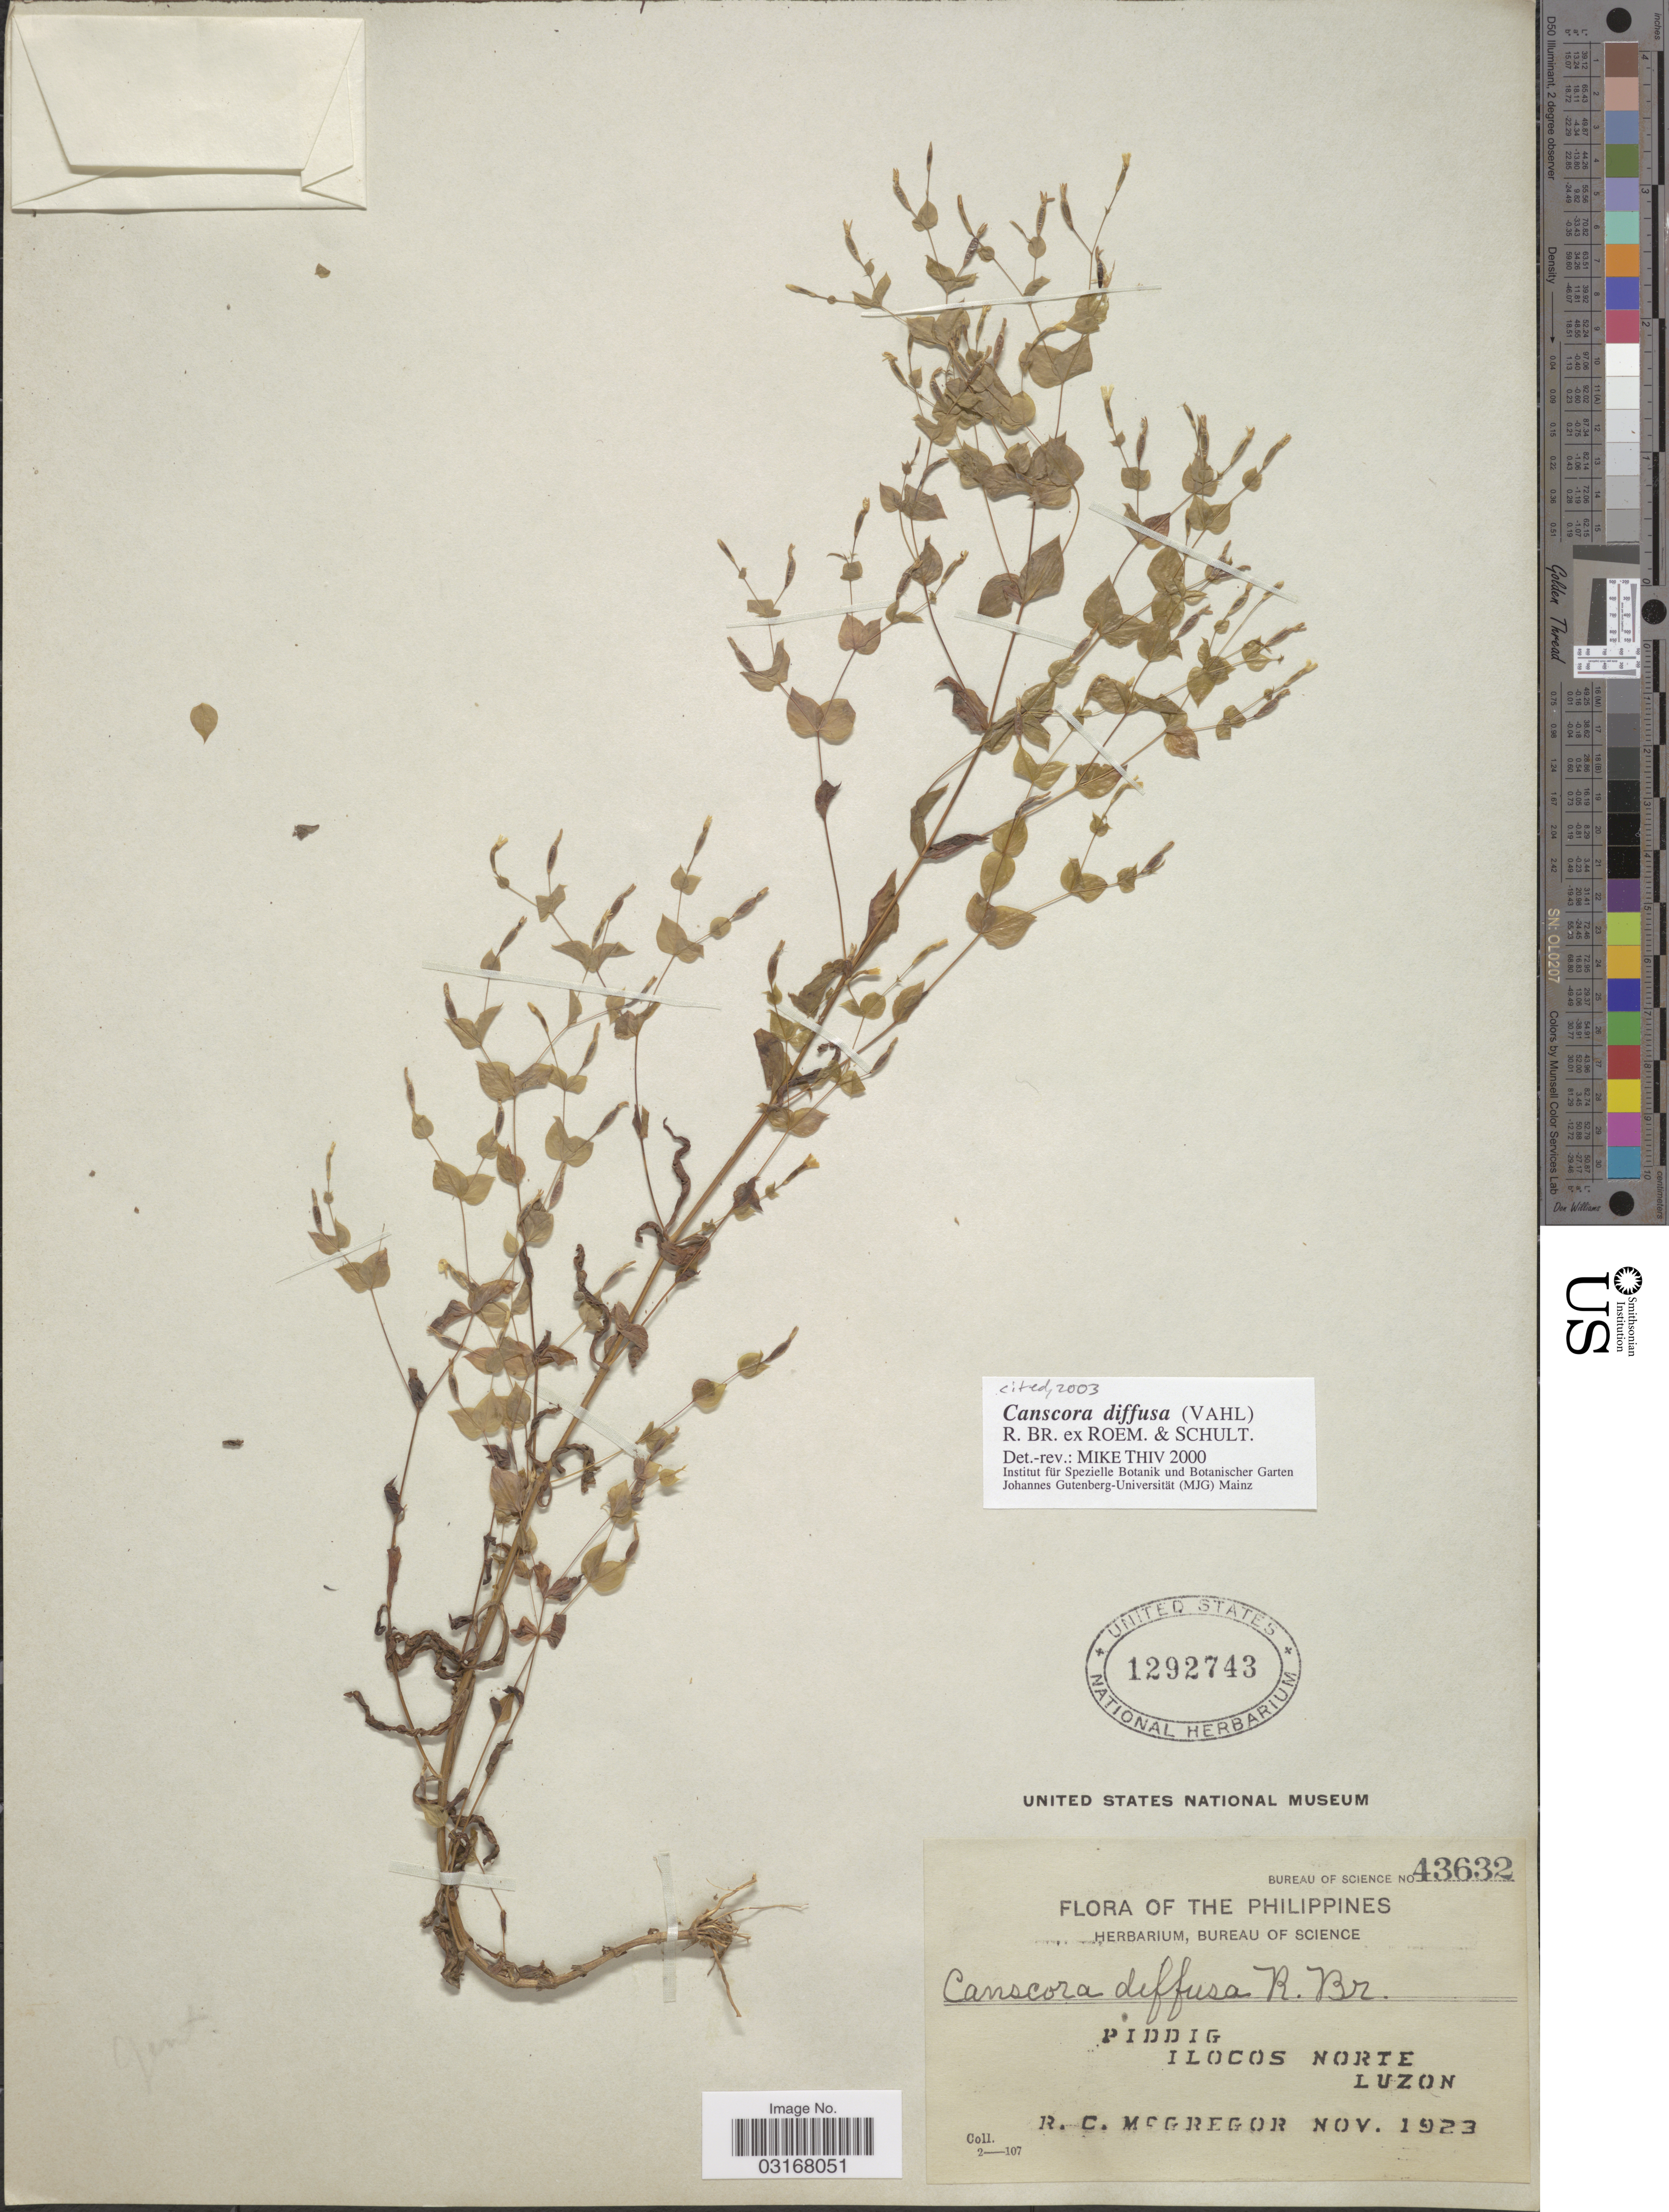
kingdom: Plantae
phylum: Tracheophyta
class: Magnoliopsida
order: Gentianales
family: Gentianaceae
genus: Canscora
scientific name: Canscora diffusa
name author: (Vahl) R. Br. ex Roem. & Schult.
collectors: R. C. McGregor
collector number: Bureau of Science 43632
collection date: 1923-11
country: Philippines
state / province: Ilocos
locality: Piddig. Ilocos Norte. Luzon.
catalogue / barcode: US 1292743